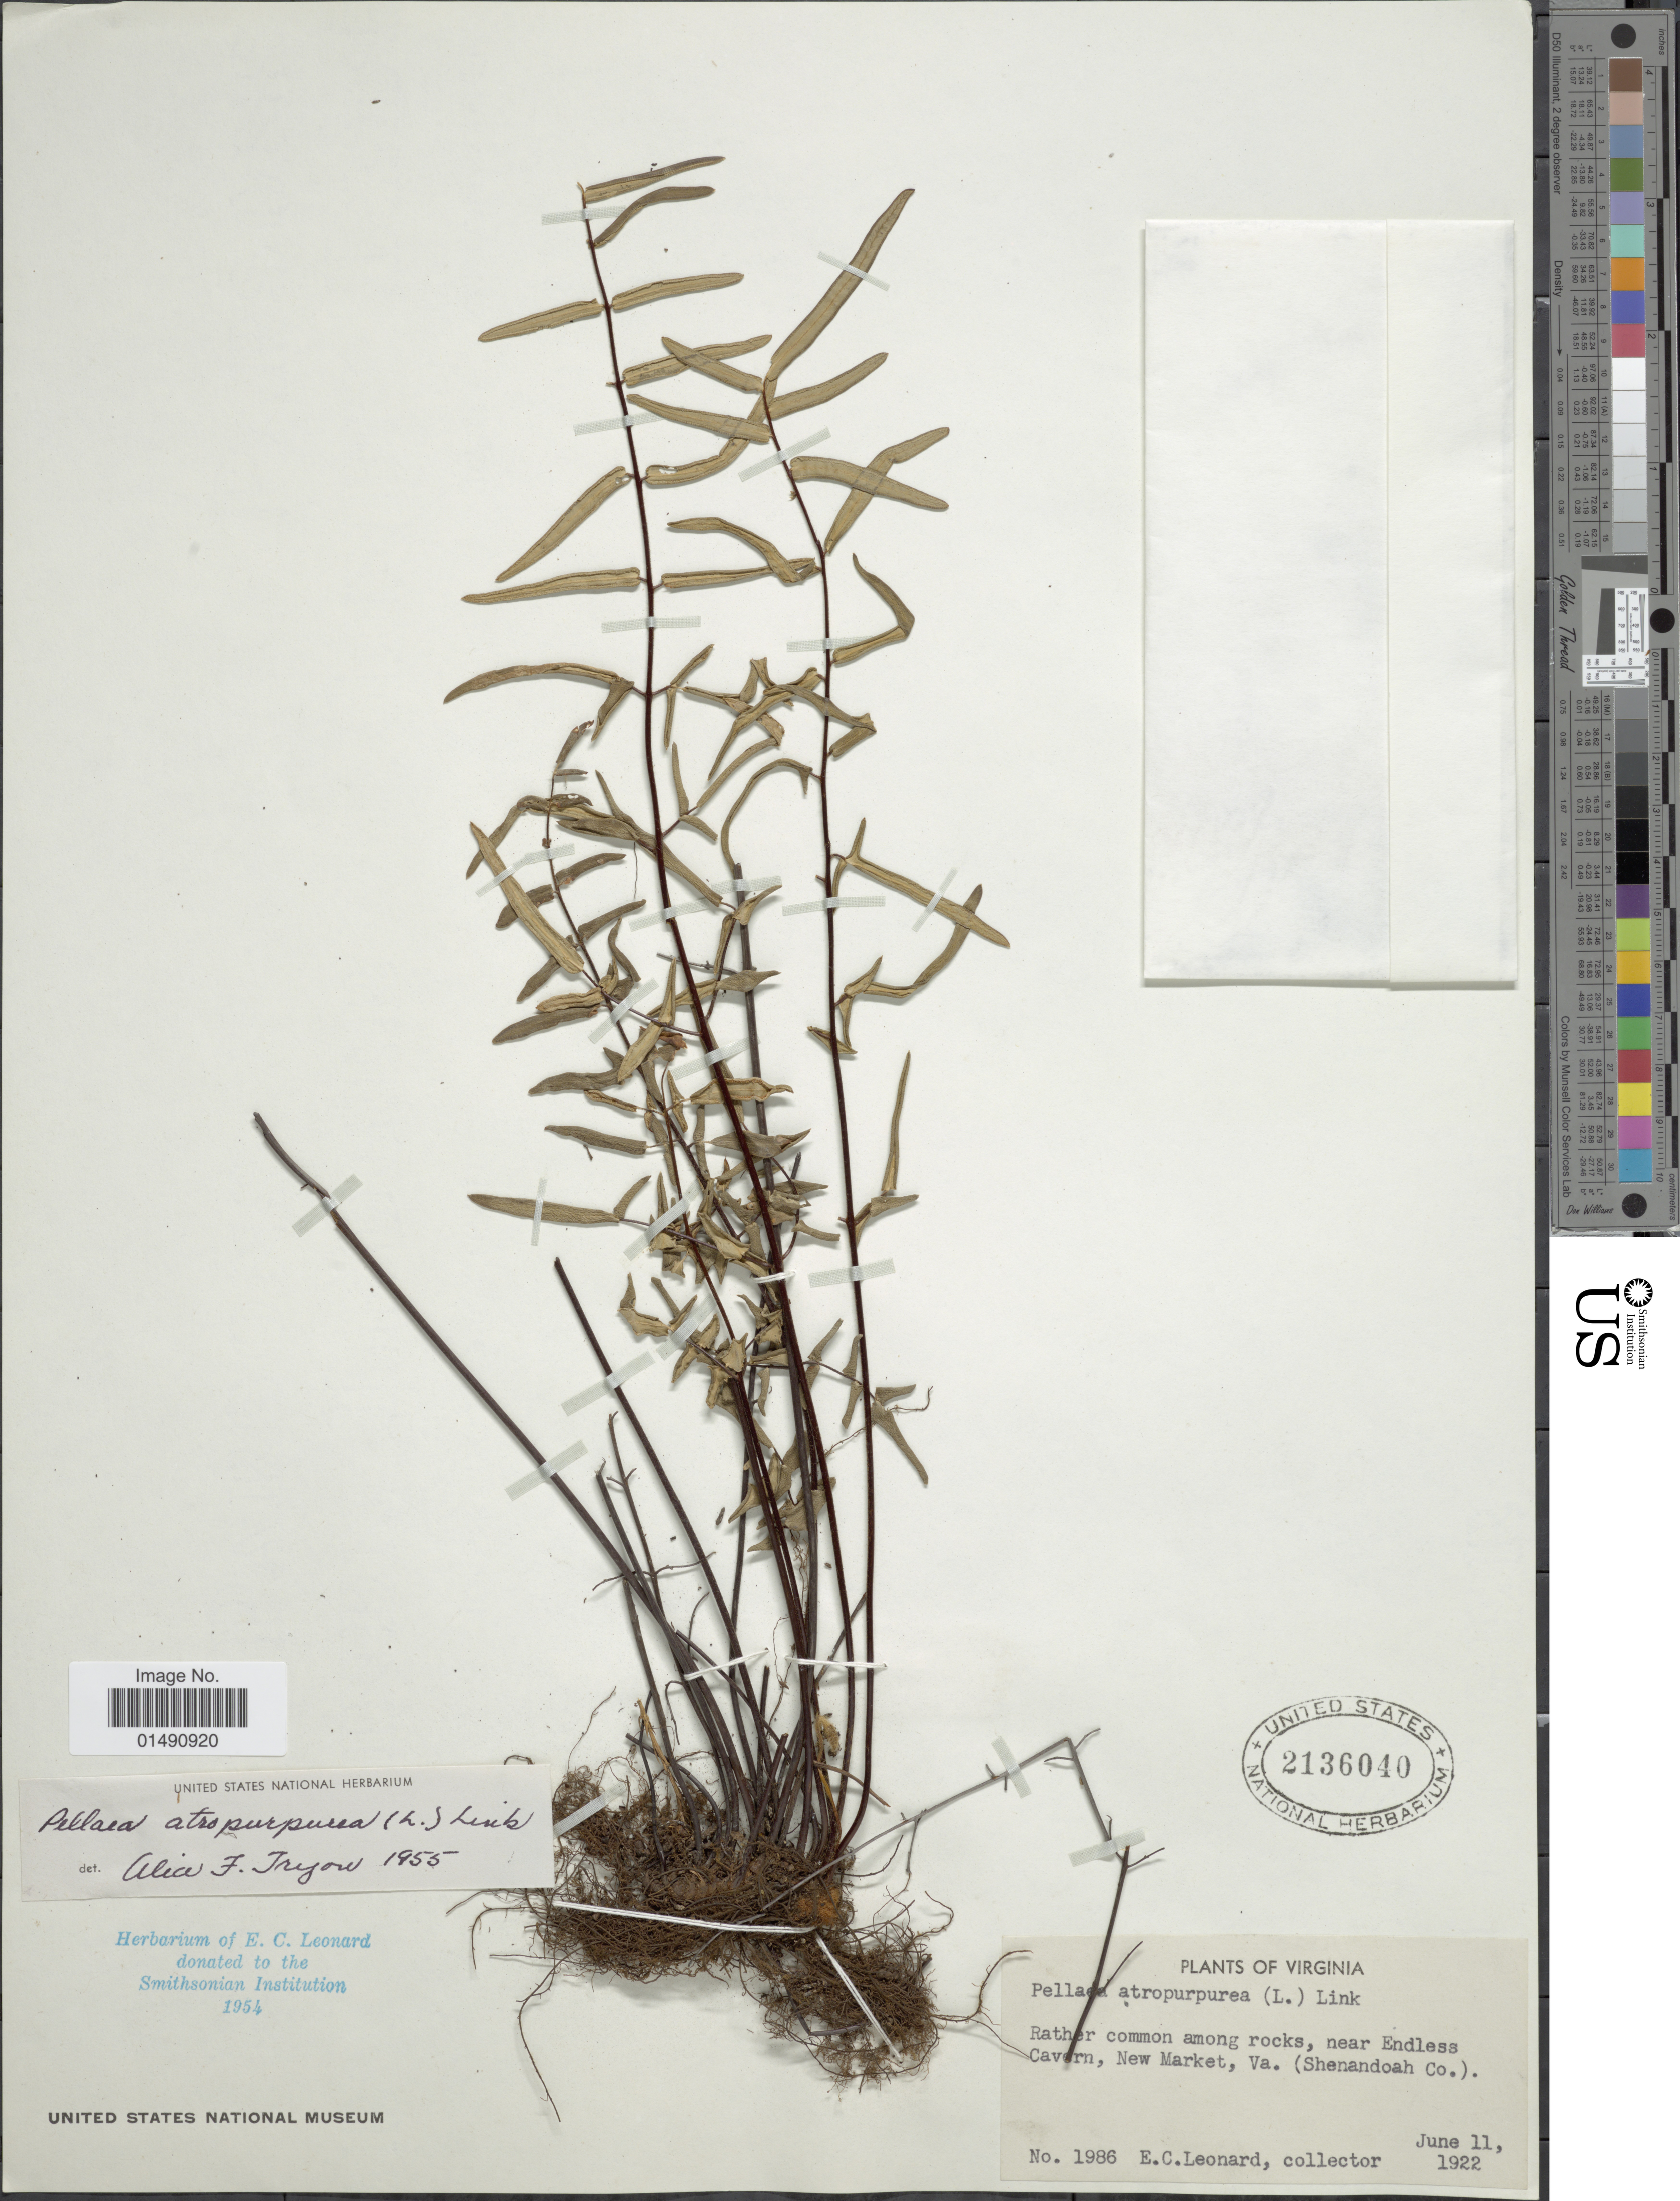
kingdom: Plantae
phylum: Tracheophyta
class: Polypodiopsida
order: Polypodiales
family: Pteridaceae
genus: Pellaea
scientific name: Pellaea atropurpurea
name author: (L.) Link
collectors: E. C. Leonard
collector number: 1986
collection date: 1922-06-11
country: United States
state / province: Virginia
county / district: Shenandoah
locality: Near Endless Cavern, New Market, Va. (Shenandoah Co.)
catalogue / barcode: US 2136040